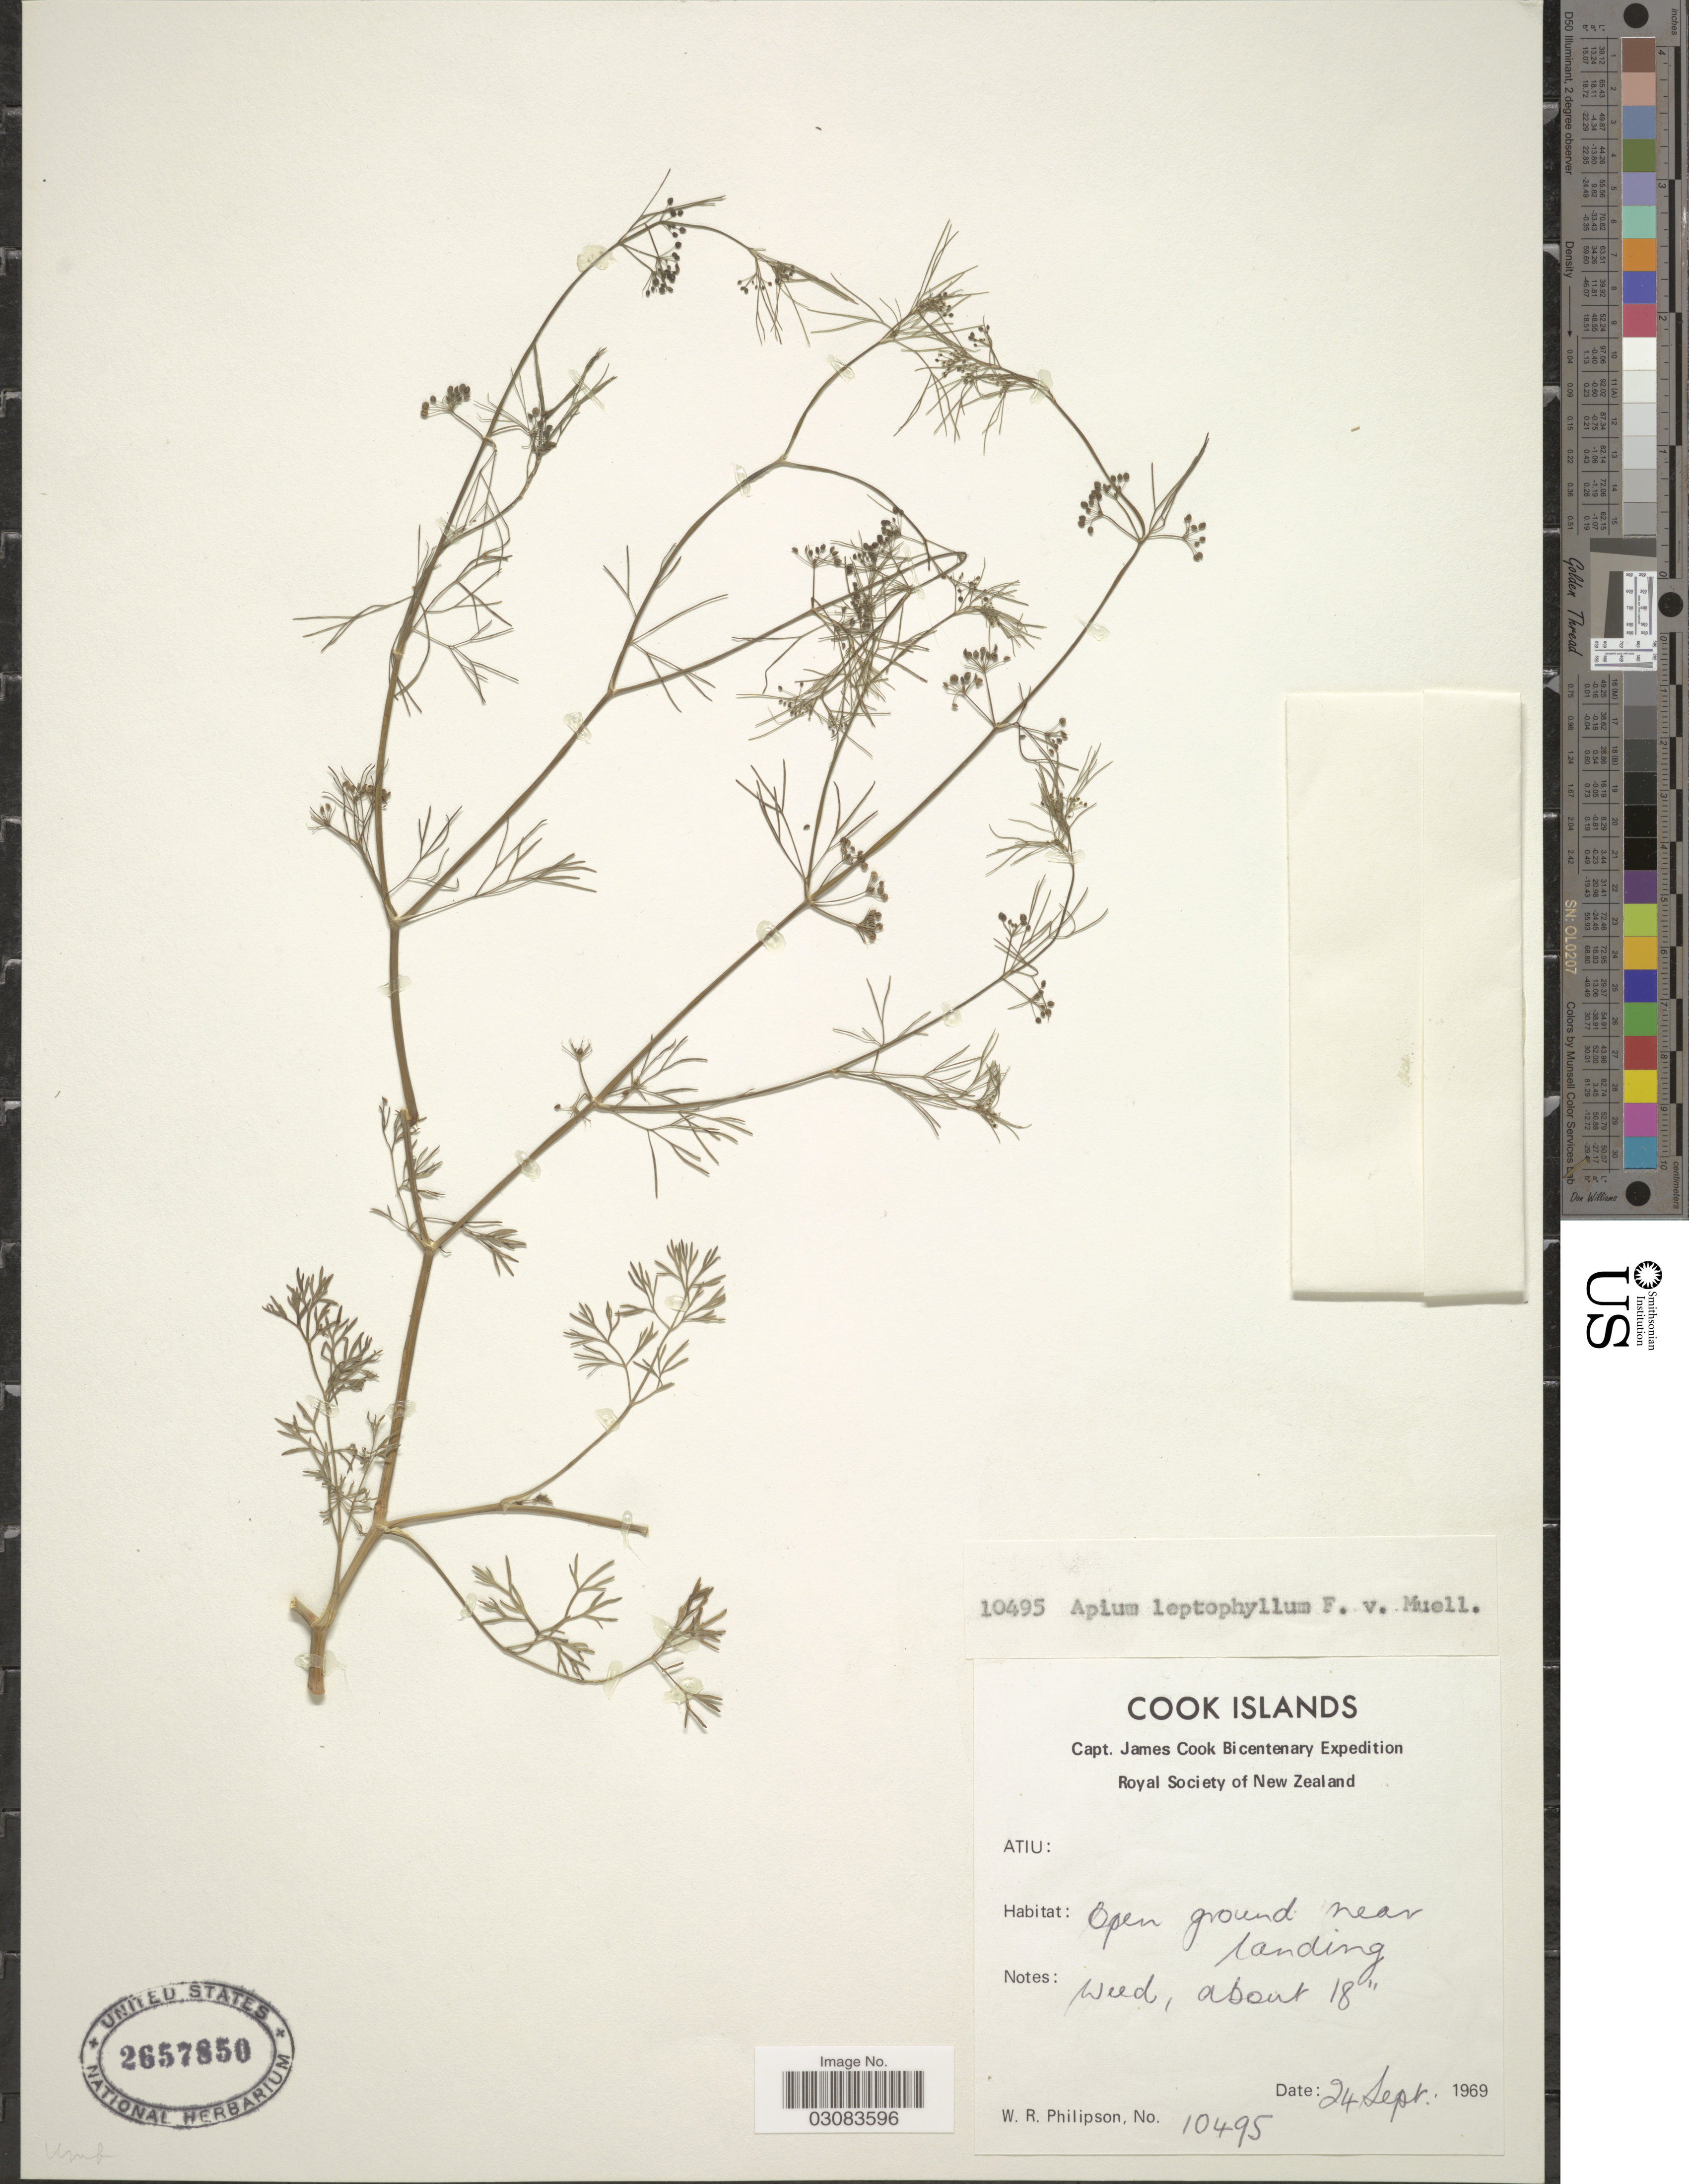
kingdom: Plantae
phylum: Tracheophyta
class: Magnoliopsida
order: Apiales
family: Apiaceae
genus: Cyclospermum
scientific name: Cyclospermum leptophyllum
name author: (Pers.) Sprague ex Britton & P. Wilson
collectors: W. R. Philipson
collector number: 10495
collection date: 1969-09-24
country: Cook Islands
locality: Open ground near landing.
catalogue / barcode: US 2657850